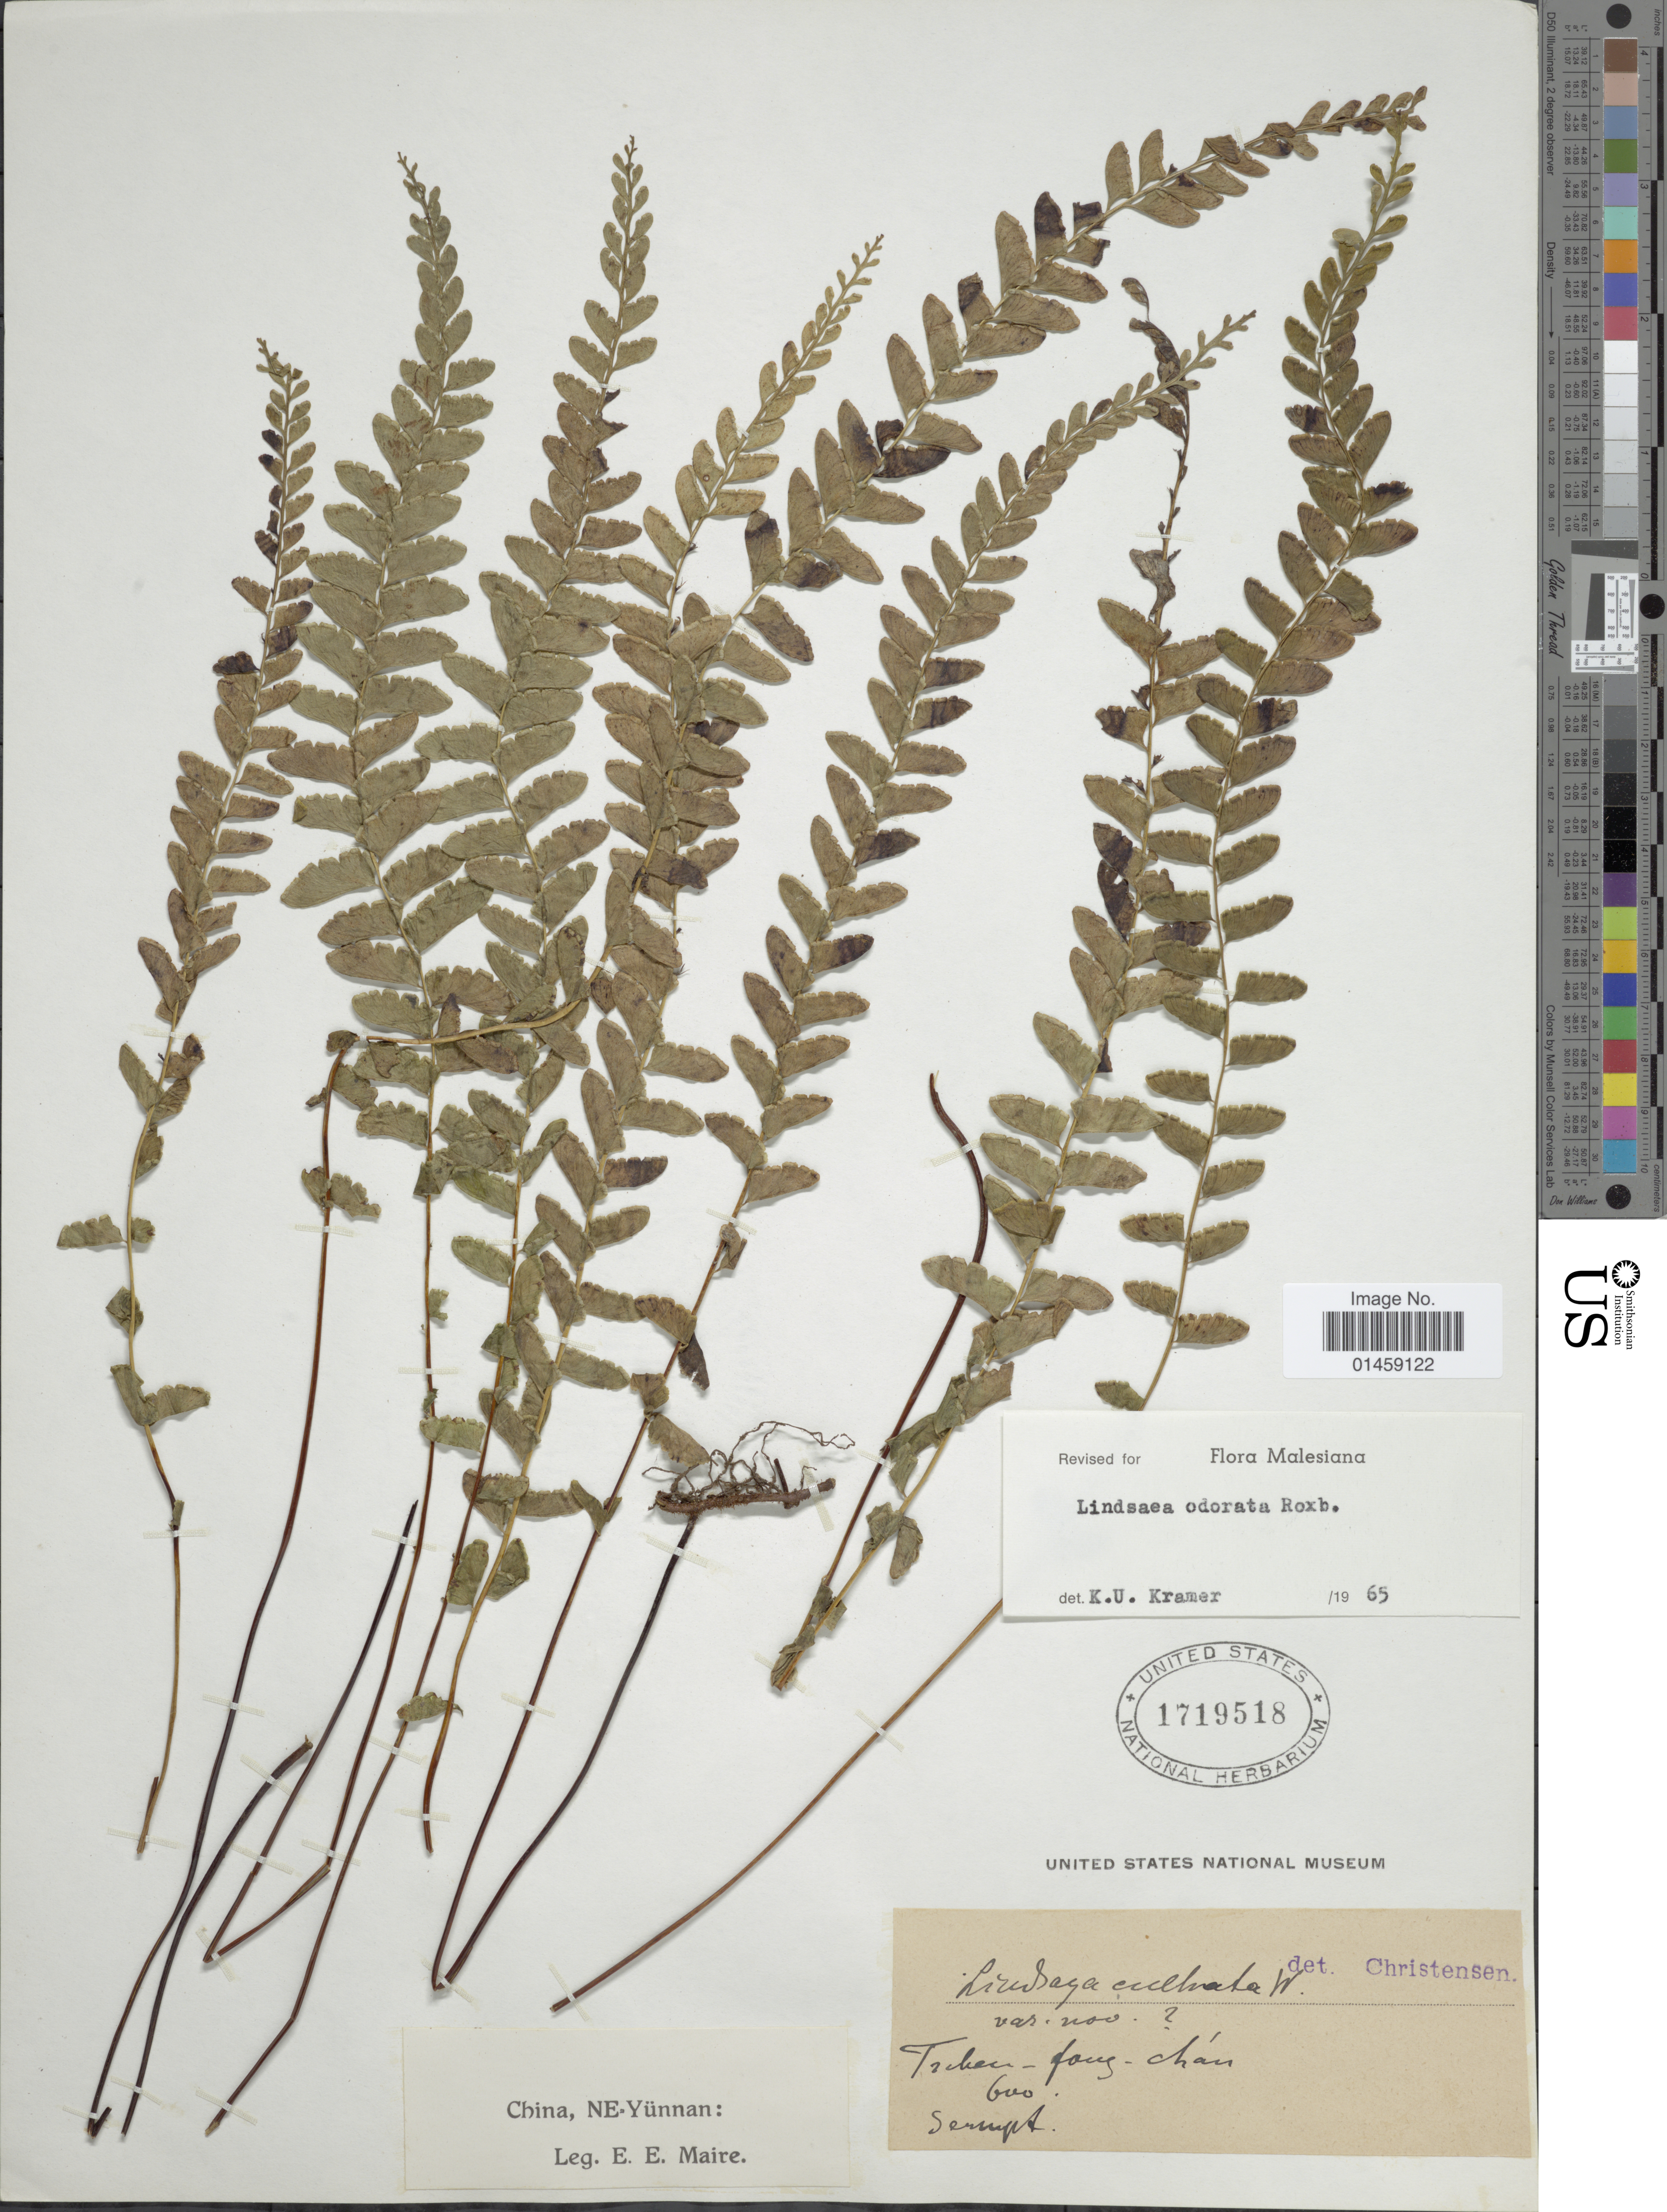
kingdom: Plantae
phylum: Tracheophyta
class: Polypodiopsida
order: Polypodiales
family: Lindsaeaceae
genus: Lindsaea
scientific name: Lindsaea odorata var. odorata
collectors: E. E. Maire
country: China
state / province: Yunnan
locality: China, NE-Yunnan. Tricken-Fauy-chan. [interpreted]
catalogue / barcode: US 1719518